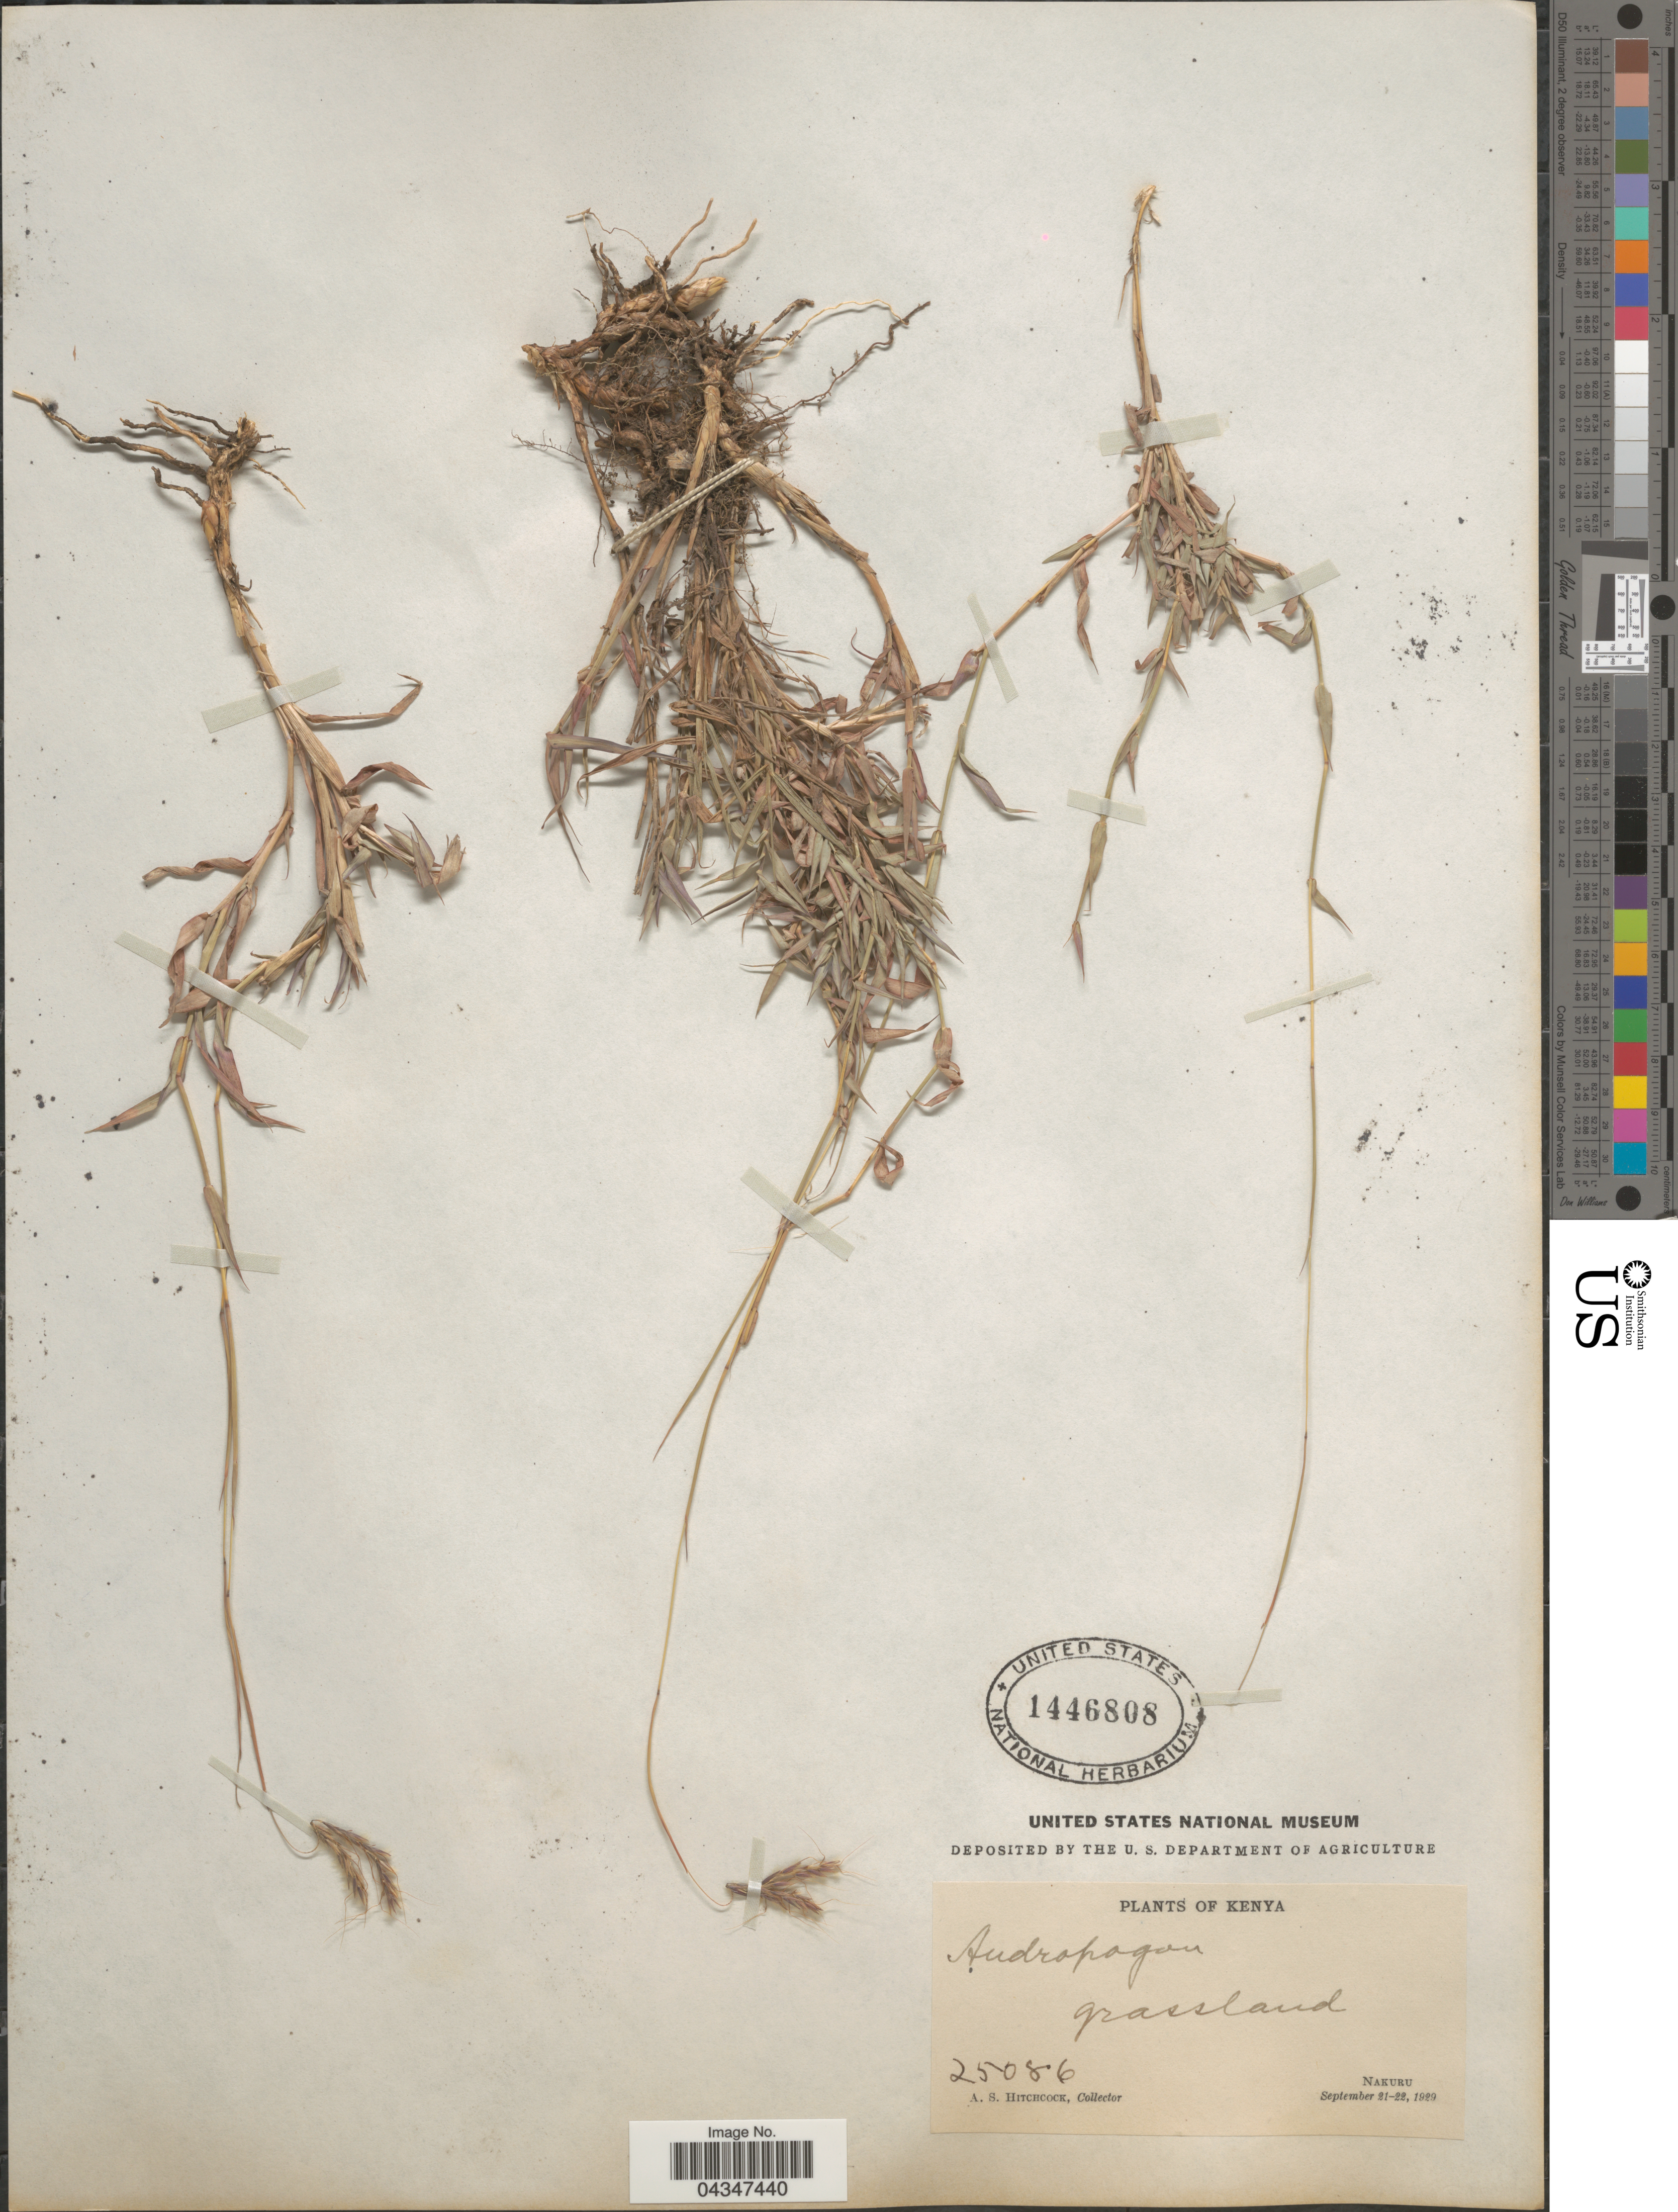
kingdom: Plantae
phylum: Tracheophyta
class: Liliopsida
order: Poales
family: Poaceae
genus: Andropogon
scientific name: Andropogon sp.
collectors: A. S. Hitchcock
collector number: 25086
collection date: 1929-09-21/1929-09-22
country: Kenya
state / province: Nakuru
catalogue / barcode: US 1446808